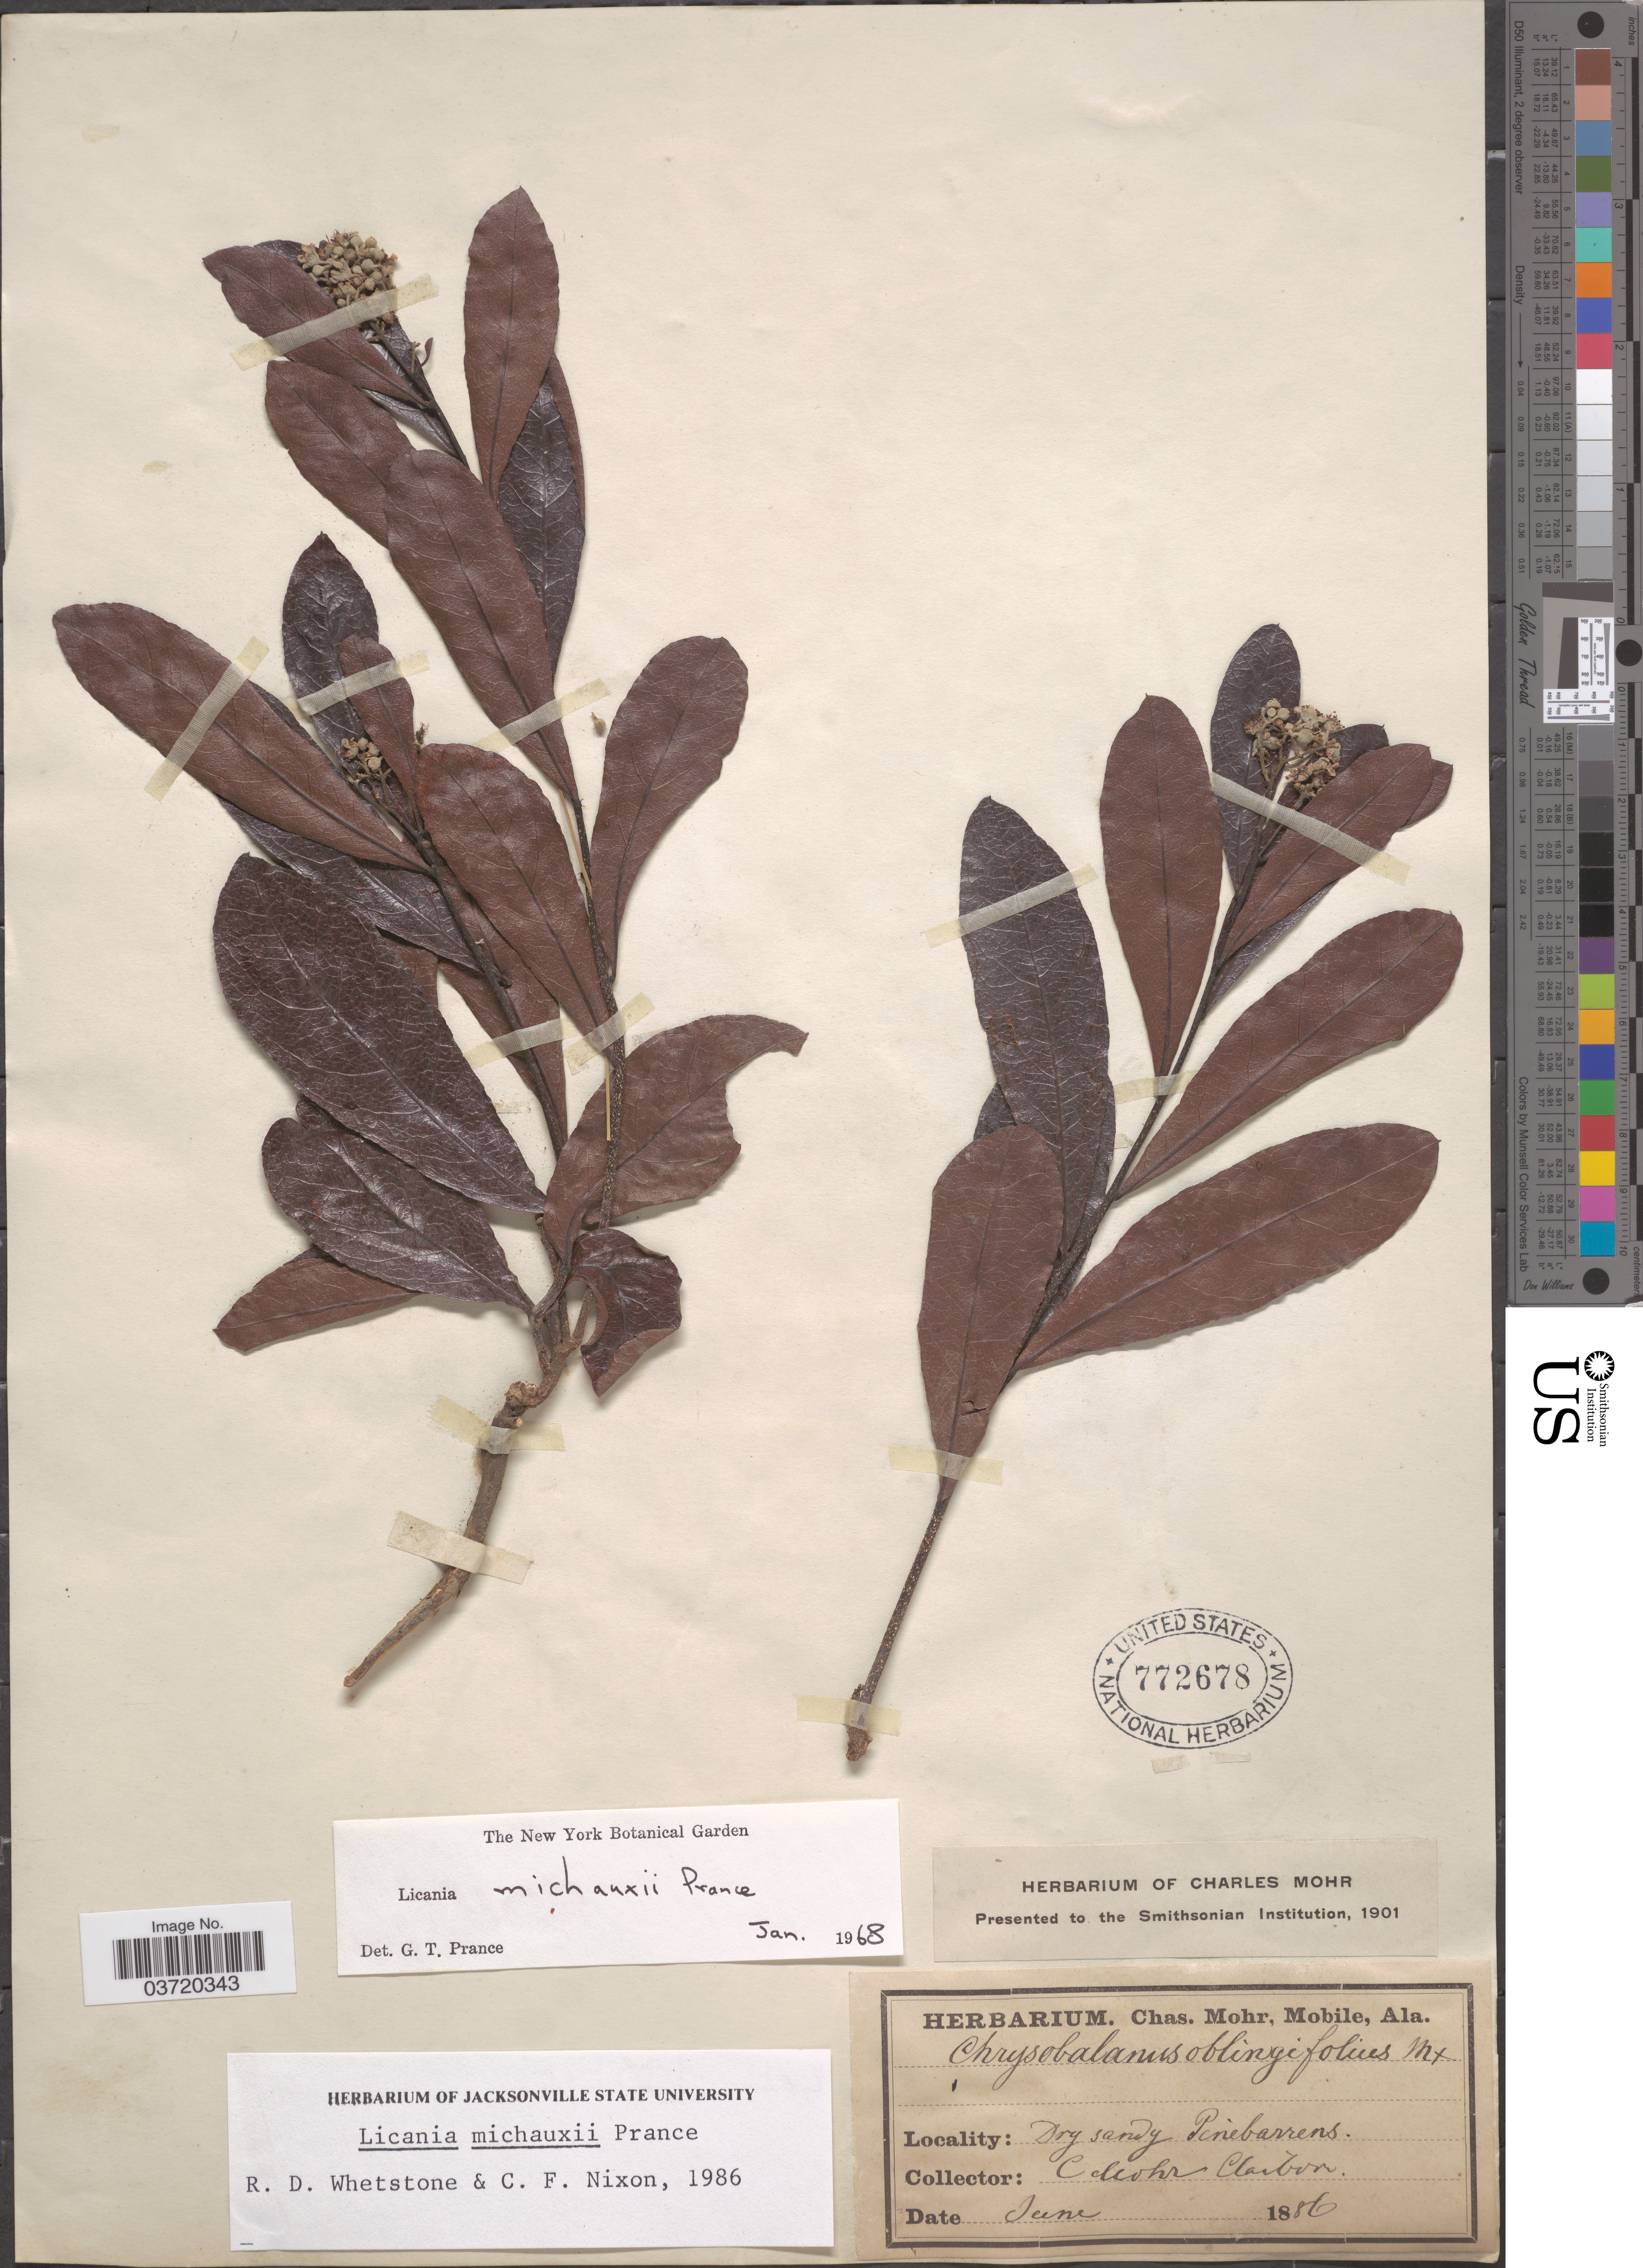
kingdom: Plantae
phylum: Tracheophyta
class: Magnoliopsida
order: Malpighiales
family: Chrysobalanaceae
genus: Geobalanus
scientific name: Geobalanus oblongifolius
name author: (Michx.) Small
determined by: Strong, M. T., (US), Smithsonian Institution - National Museum of Natural History (UNITED STATES)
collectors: C. T. Mohr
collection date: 1886-06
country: United States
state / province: Alabama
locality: Dry sandy Pinebarrens. Claiborne.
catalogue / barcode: US 772678